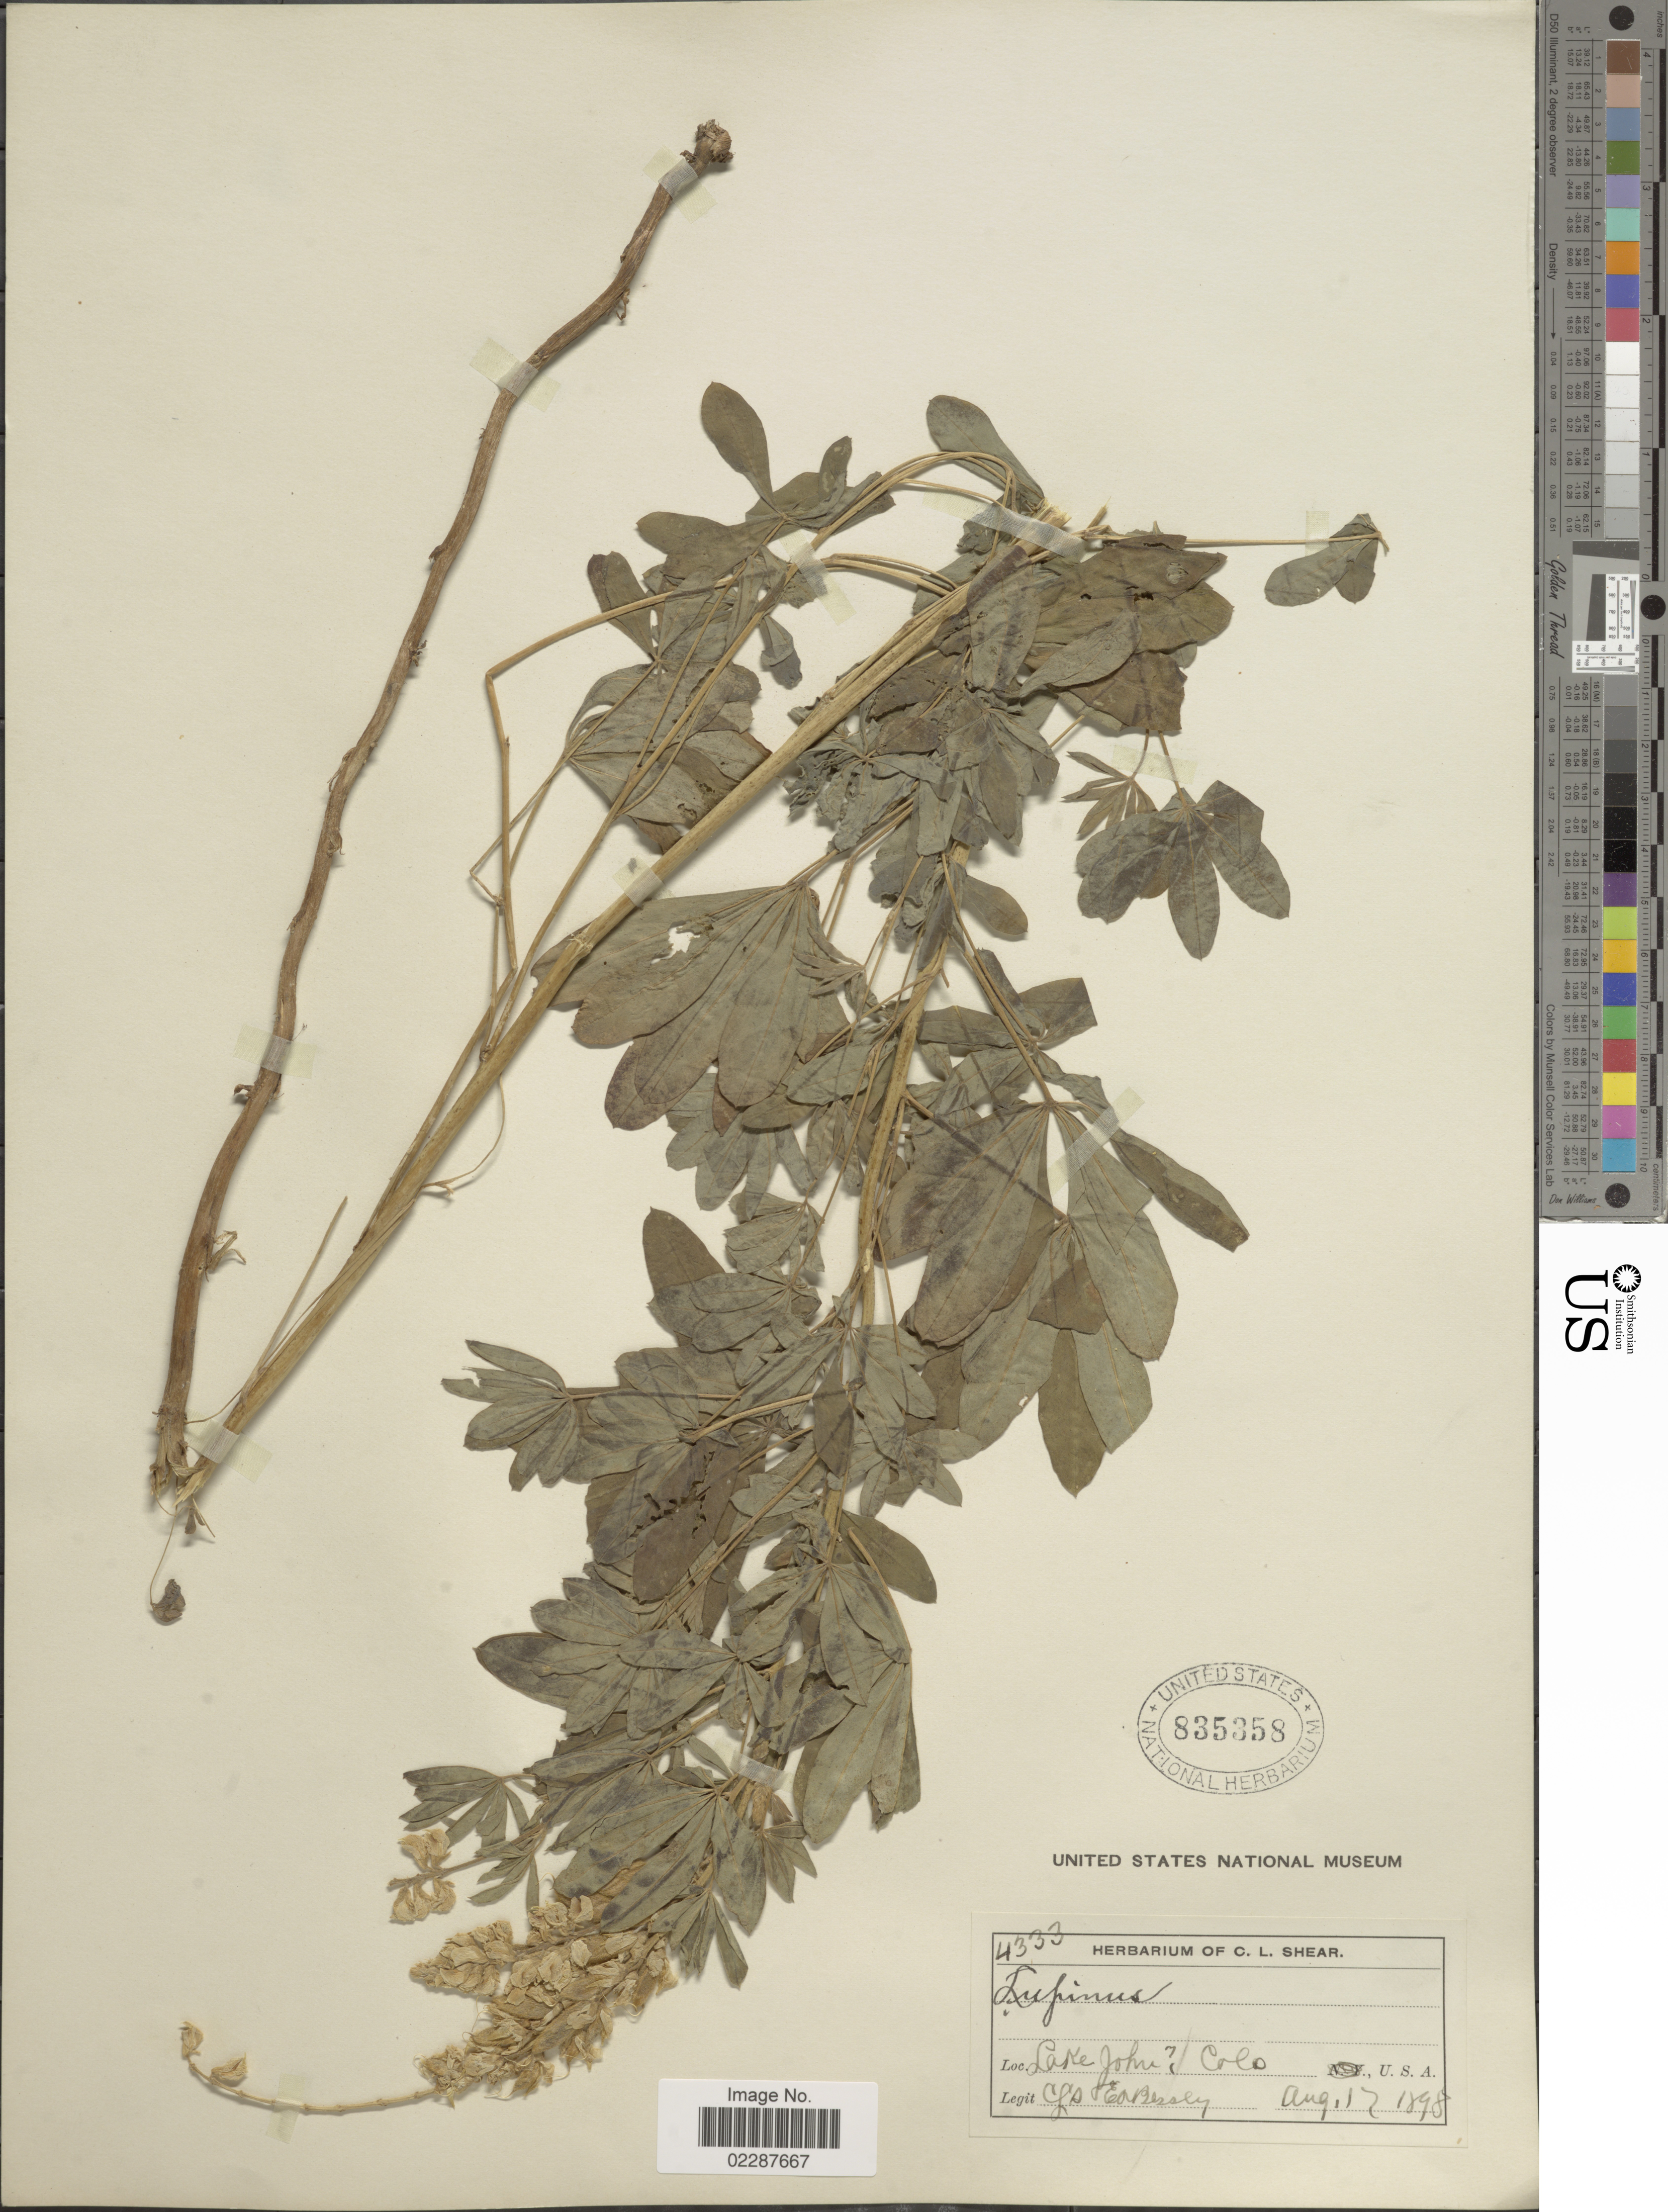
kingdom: Plantae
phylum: Tracheophyta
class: Magnoliopsida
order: Fabales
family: Fabaceae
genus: Lupinus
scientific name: Lupinus spathulatus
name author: Rydb.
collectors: C. L. Shear & E. A. Bessey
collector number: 4333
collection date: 1898-08-17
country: United States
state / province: Colorado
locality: Lake John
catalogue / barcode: US 835358